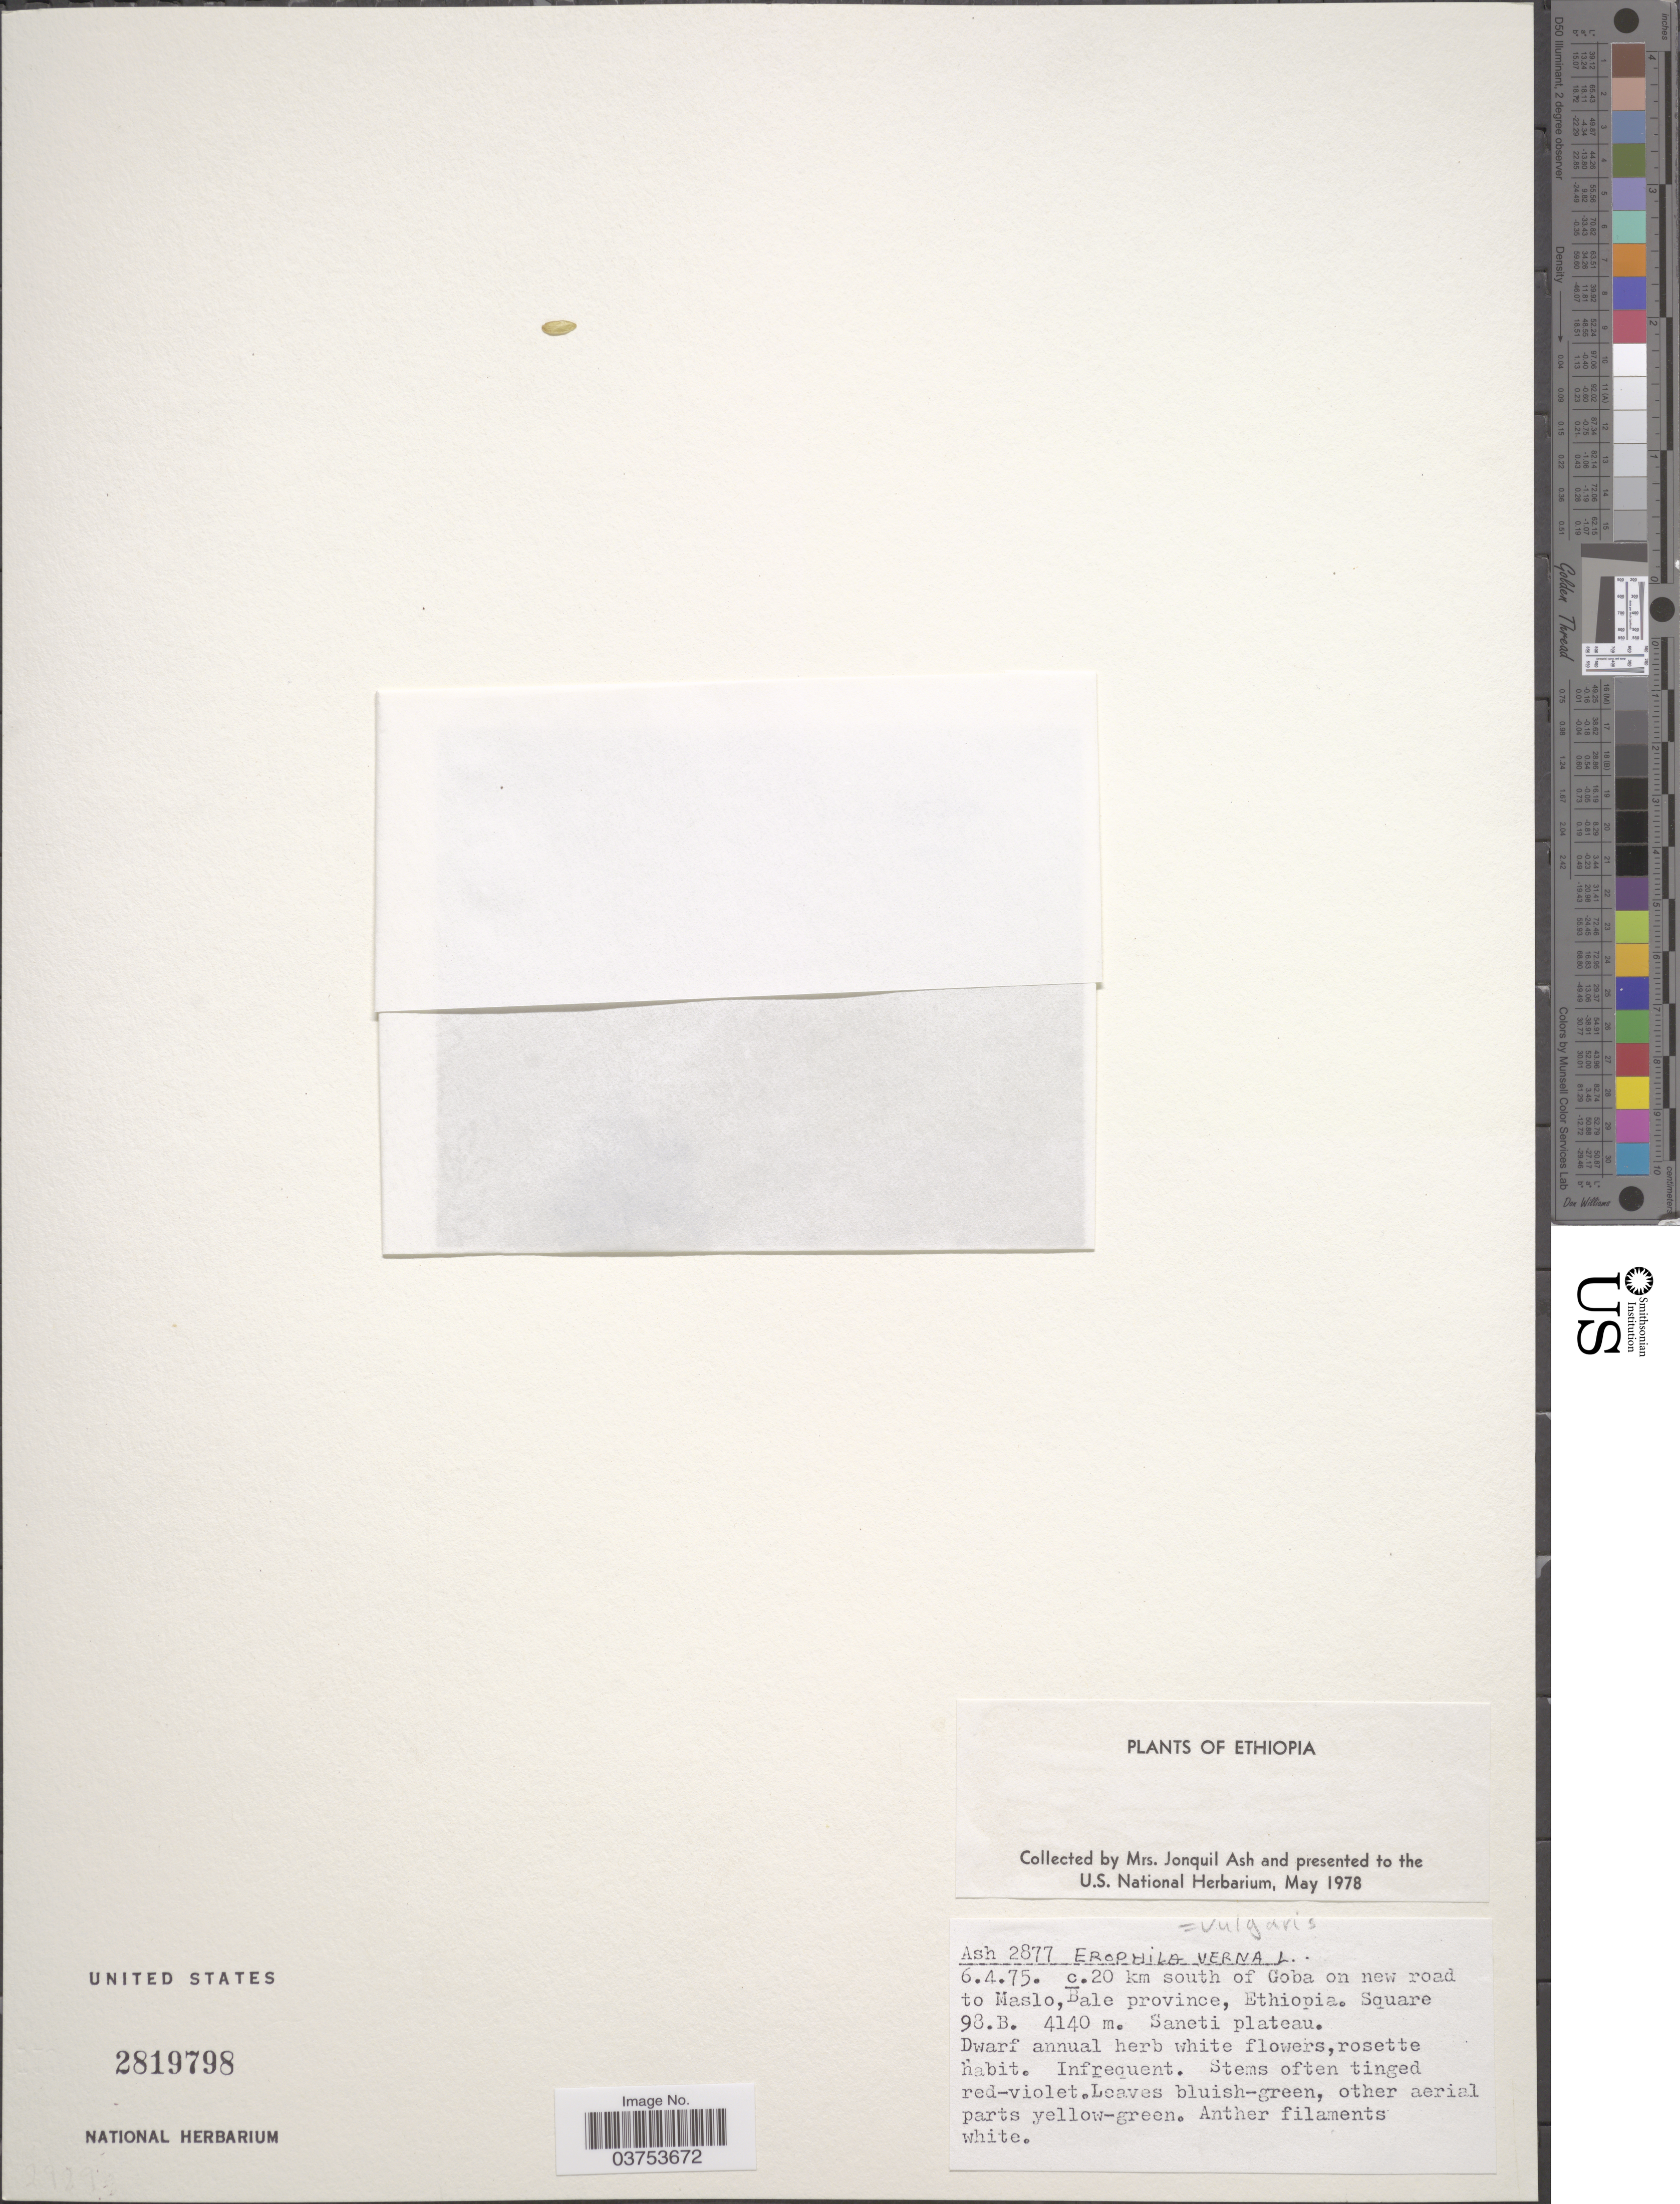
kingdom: Plantae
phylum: Tracheophyta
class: Magnoliopsida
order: Brassicales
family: Brassicaceae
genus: Erophila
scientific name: Erophila verna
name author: (L.) DC.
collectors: J. Ash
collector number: Ash2877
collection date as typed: Transcribed d/m/y: 6/4/75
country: Ethiopia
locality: C. 20 km south of Goba on new road to Maslo, Bale province. Square 98.B. Saneti plateau.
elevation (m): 4140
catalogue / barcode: US 2819798